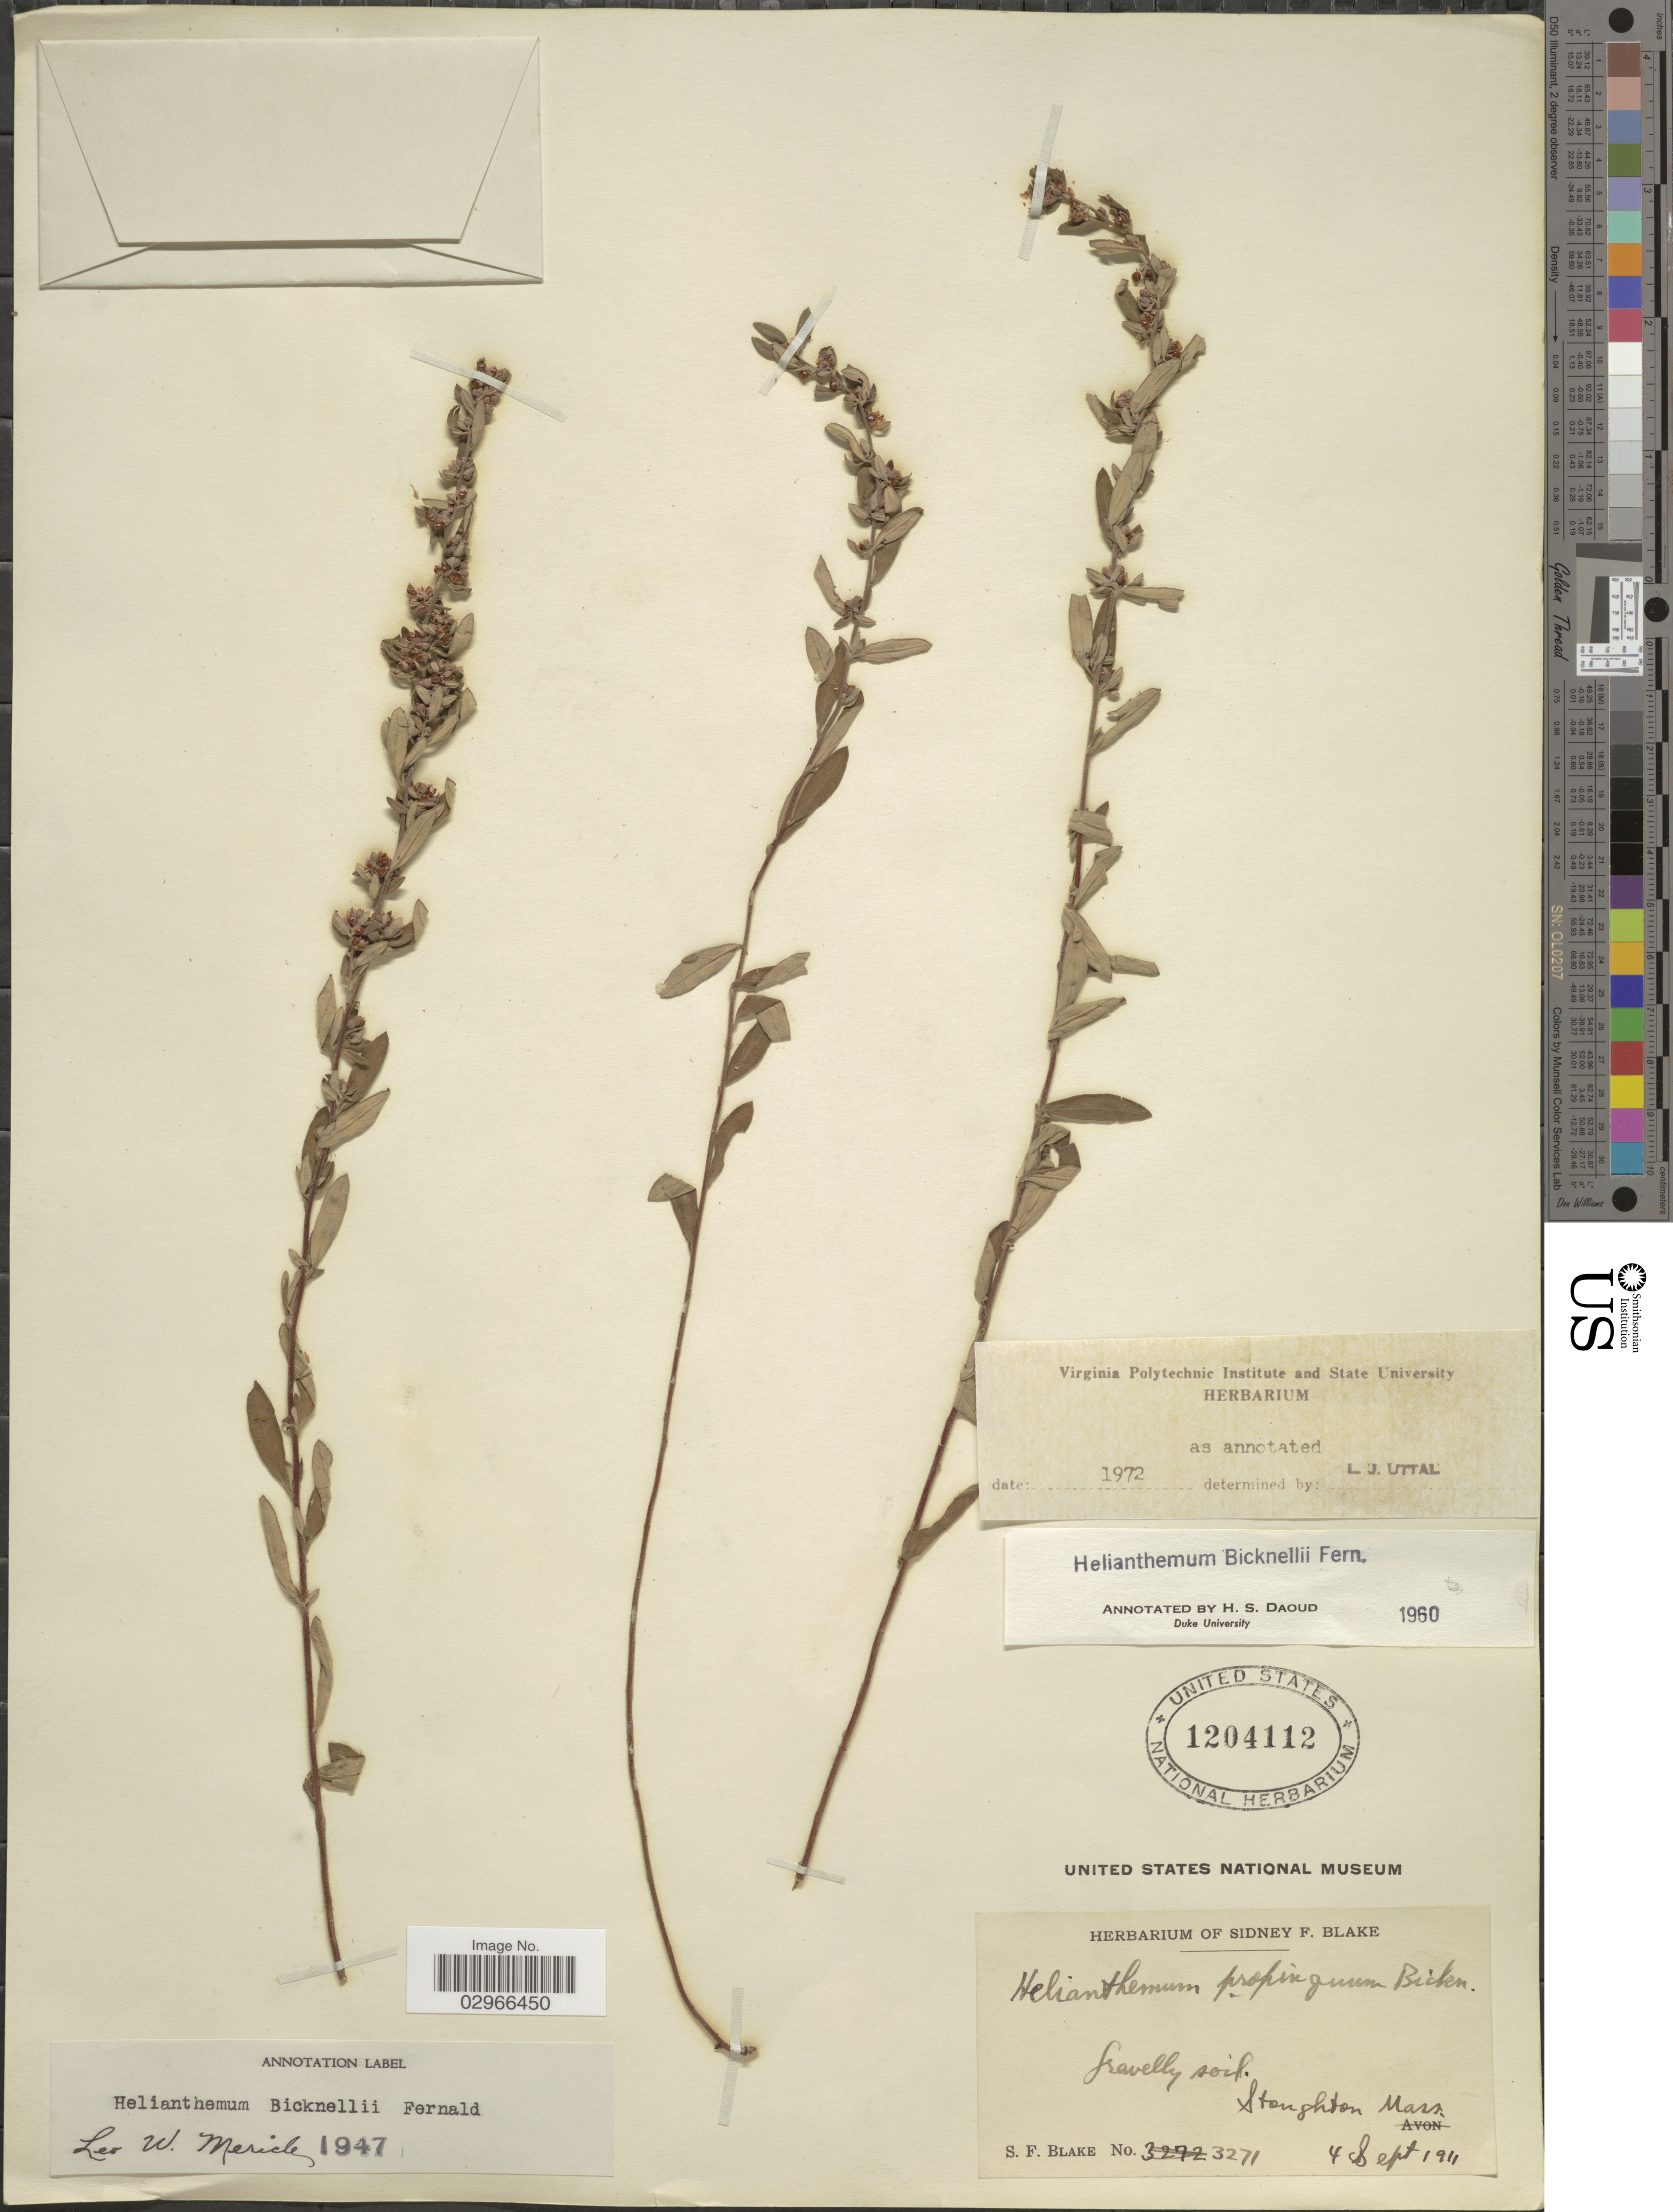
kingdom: Plantae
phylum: Tracheophyta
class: Magnoliopsida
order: Malvales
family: Cistaceae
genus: Helianthemum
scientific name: Helianthemum bicknellii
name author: Fernald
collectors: S. Blake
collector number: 3271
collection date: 1911-09-04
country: United States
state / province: Massachusetts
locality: Stoughton, Mass.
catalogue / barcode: US 1204112